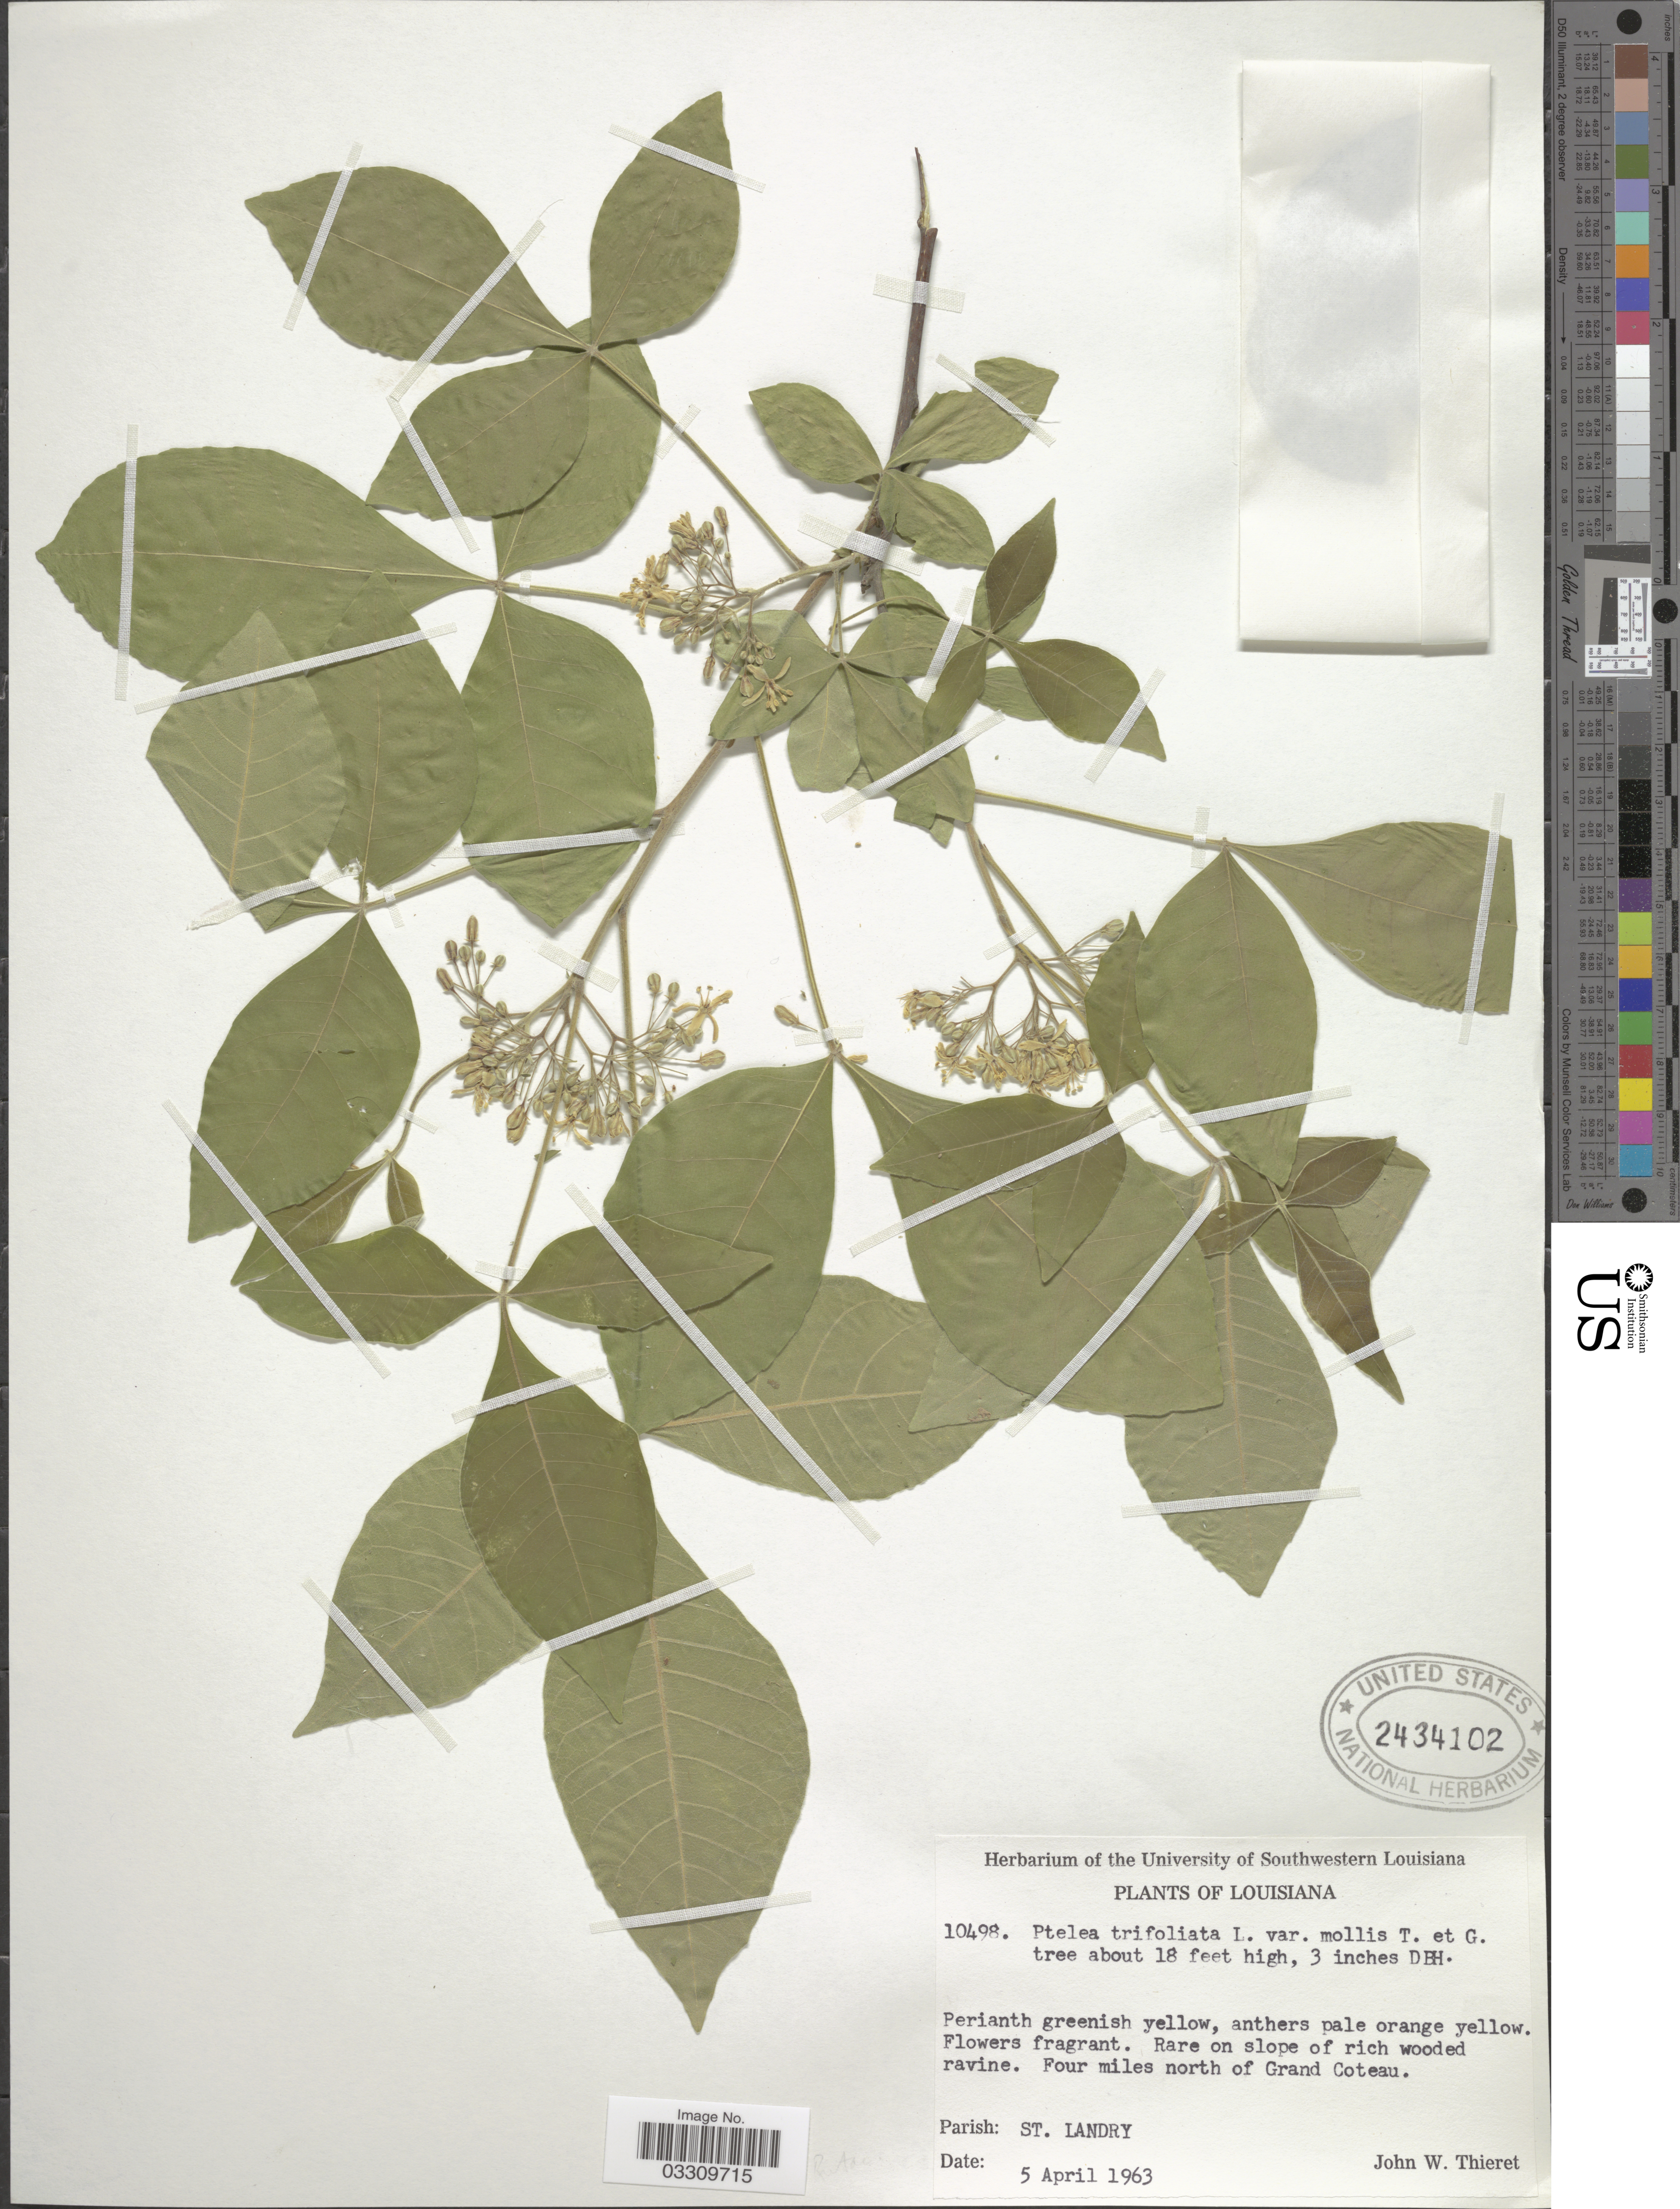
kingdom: Plantae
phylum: Tracheophyta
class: Magnoliopsida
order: Sapindales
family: Rutaceae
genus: Ptelea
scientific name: Ptelea trifoliata var. mollis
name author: Torr. & A. Gray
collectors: J. W. Thieret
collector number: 10498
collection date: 1963-04-05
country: United States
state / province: Louisiana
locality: Four miles north of Grand Coteau, Parish: St. Landry.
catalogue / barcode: US 2434102